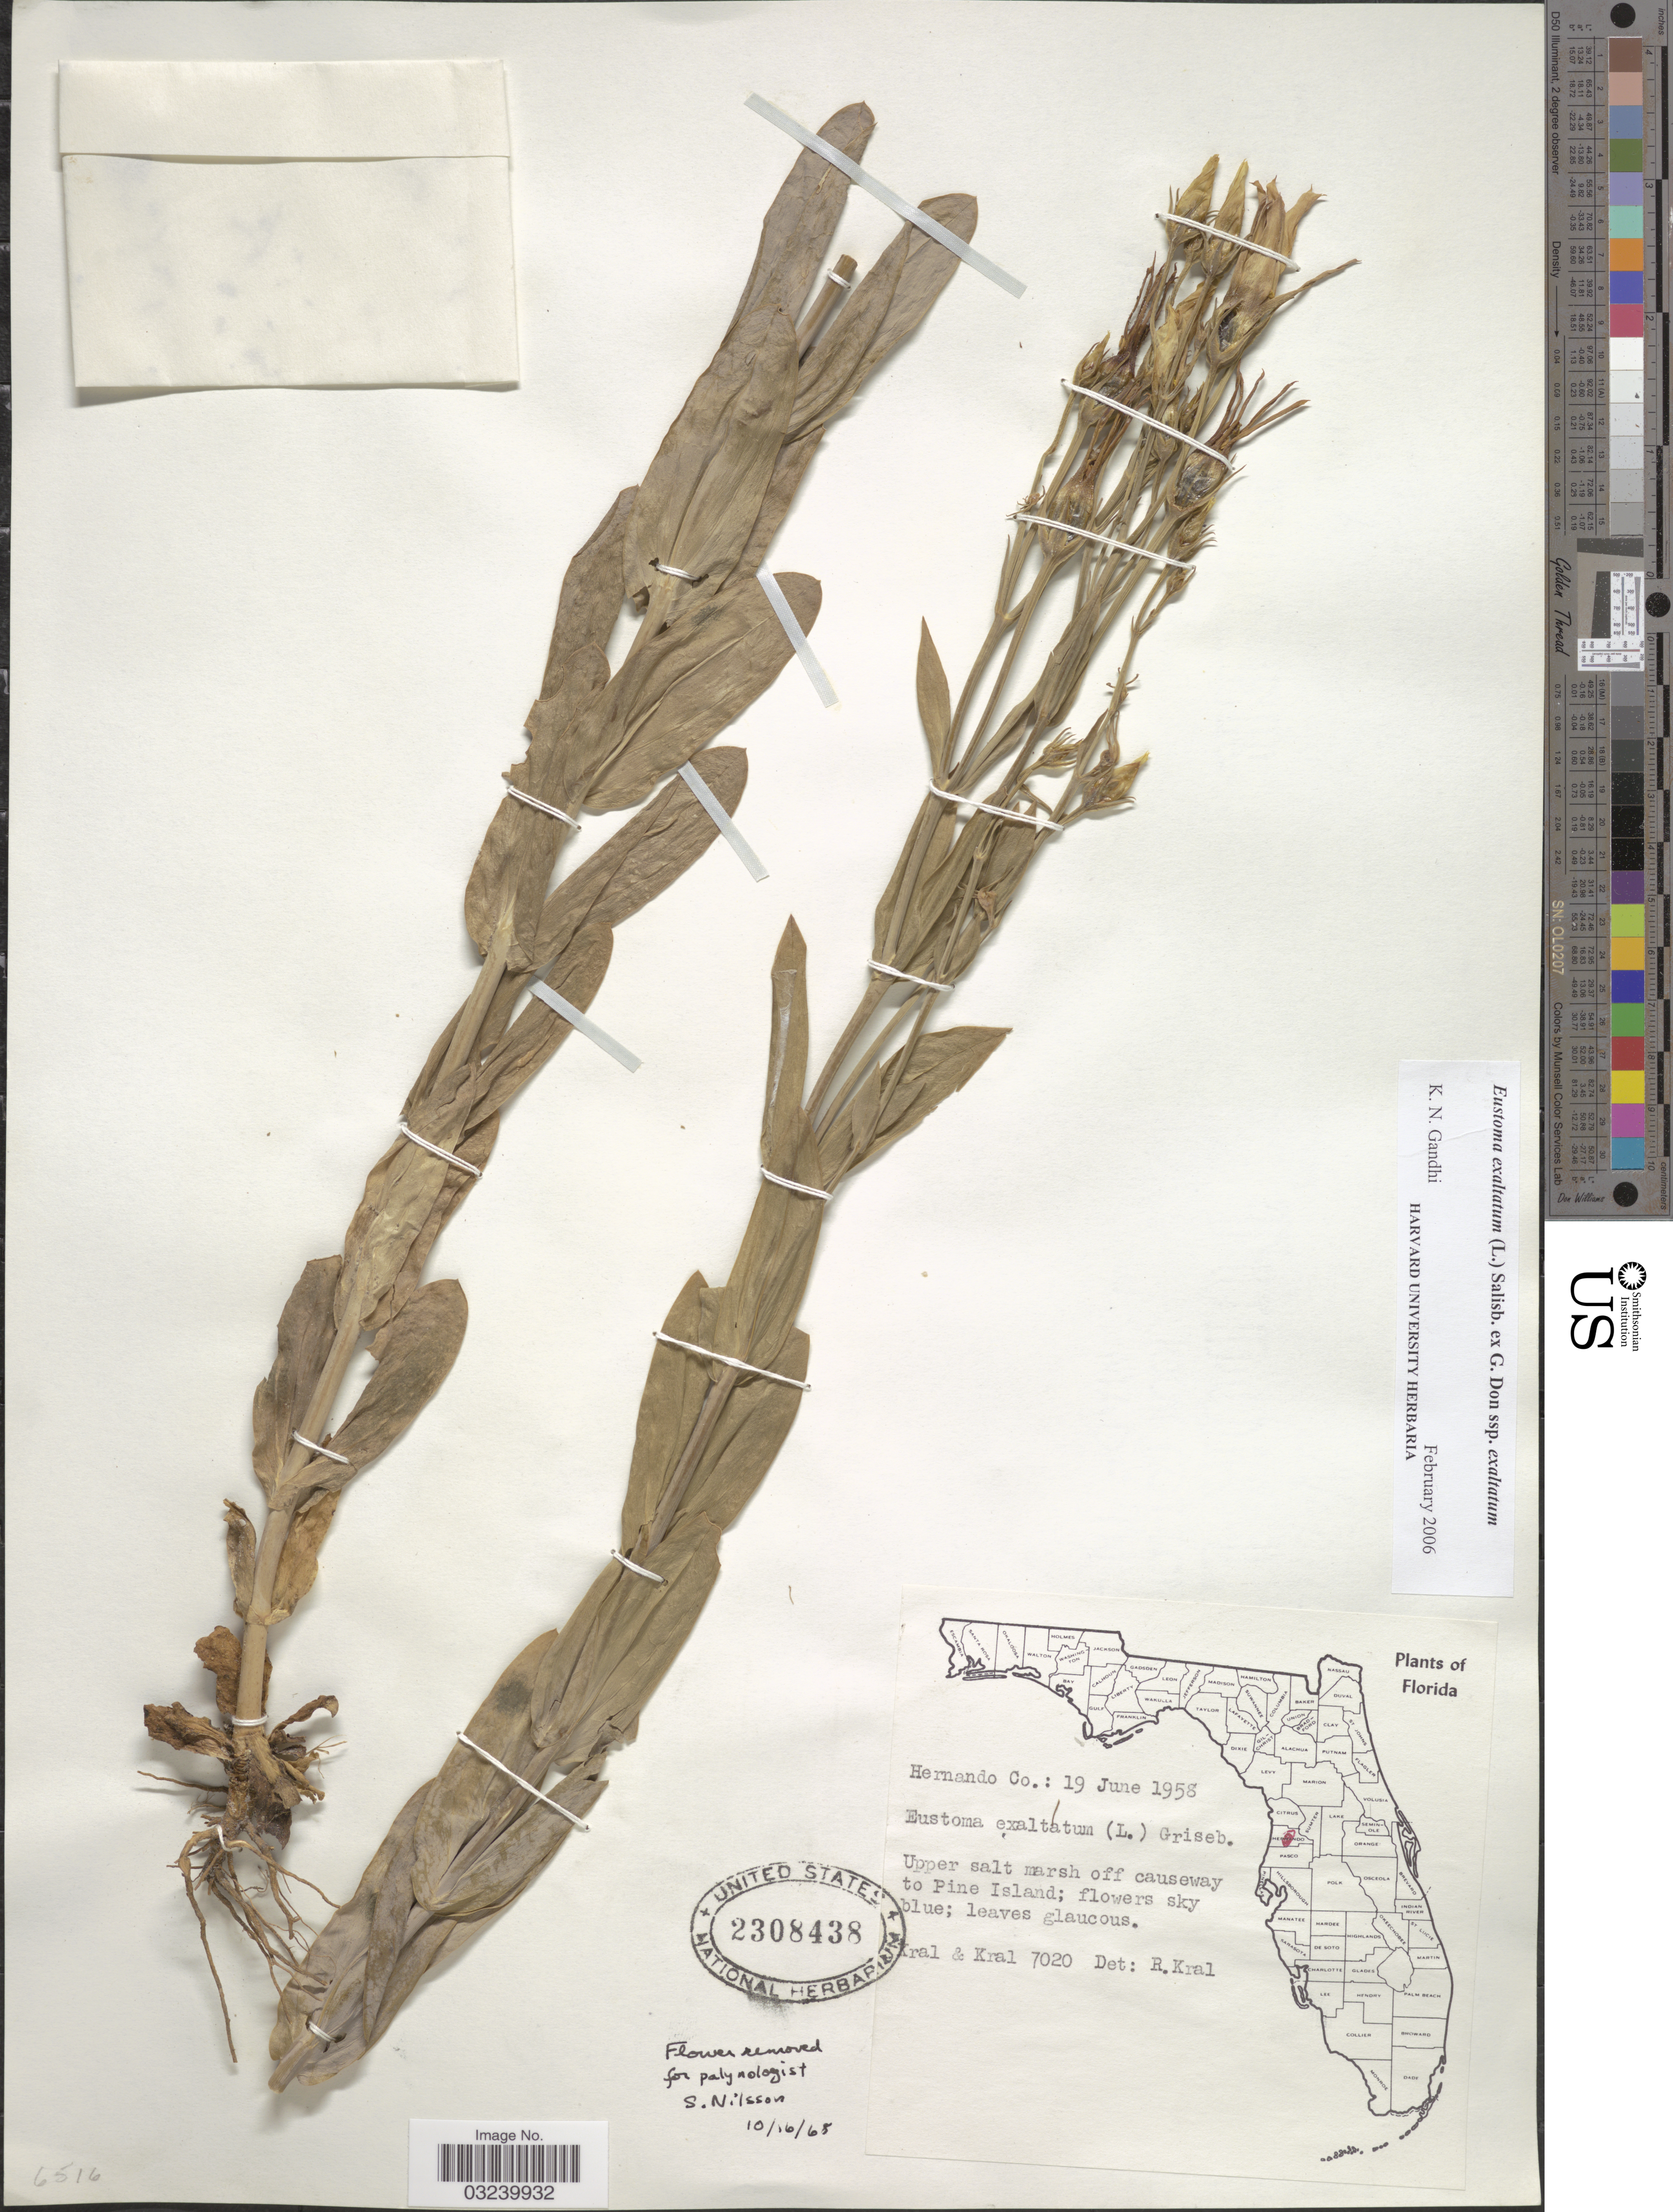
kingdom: Plantae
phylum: Tracheophyta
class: Magnoliopsida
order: Gentianales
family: Gentianaceae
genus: Eustoma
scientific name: Eustoma exaltatum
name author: (L.) Salisb. ex Don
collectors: -- Kral & -- Kral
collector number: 7020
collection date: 1958-06-19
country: United States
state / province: Florida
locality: Hernando Co., Upper salt marsh off causeway to Pine Island.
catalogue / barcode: US 2308438